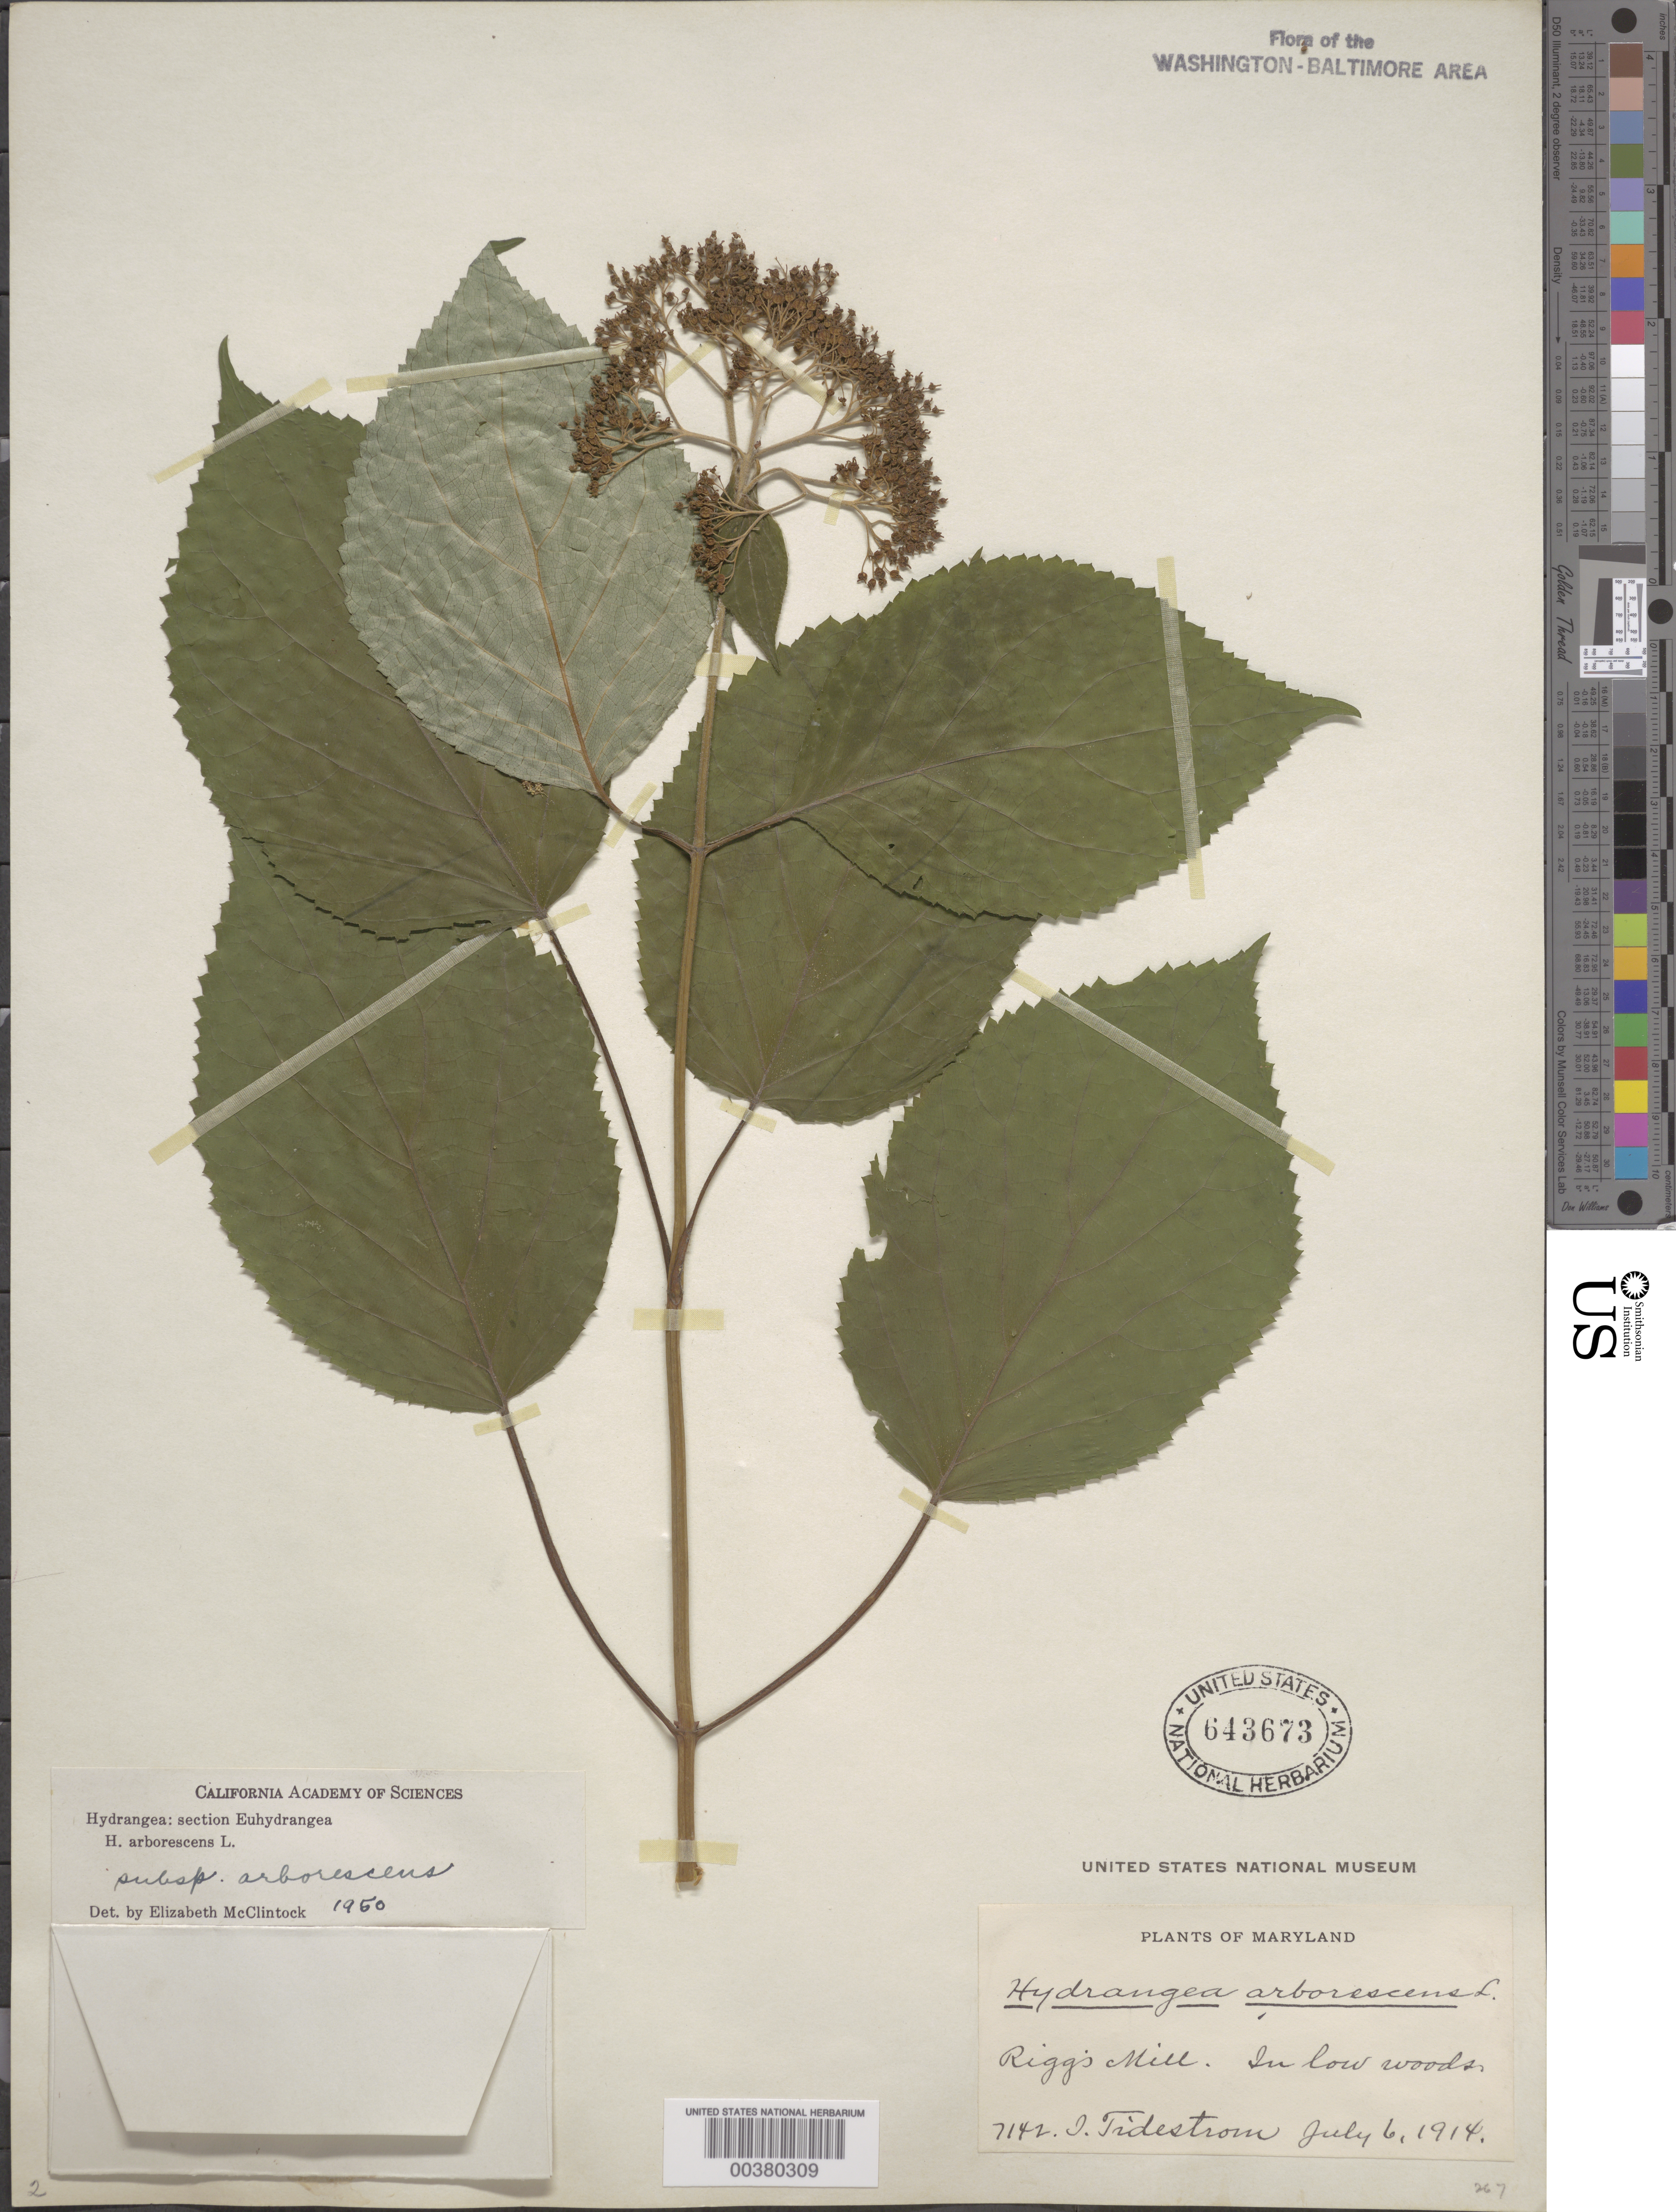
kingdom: Plantae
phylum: Tracheophyta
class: Magnoliopsida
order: Cornales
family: Hydrangeaceae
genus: Hydrangea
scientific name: Hydrangea arborescens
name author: L.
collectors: I. F. Tidestrom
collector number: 7142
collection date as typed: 06 Jul 1914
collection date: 1914-07-06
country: United States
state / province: Maryland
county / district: Prince George's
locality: Rigg's Mill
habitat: In low woods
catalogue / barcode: US 643673